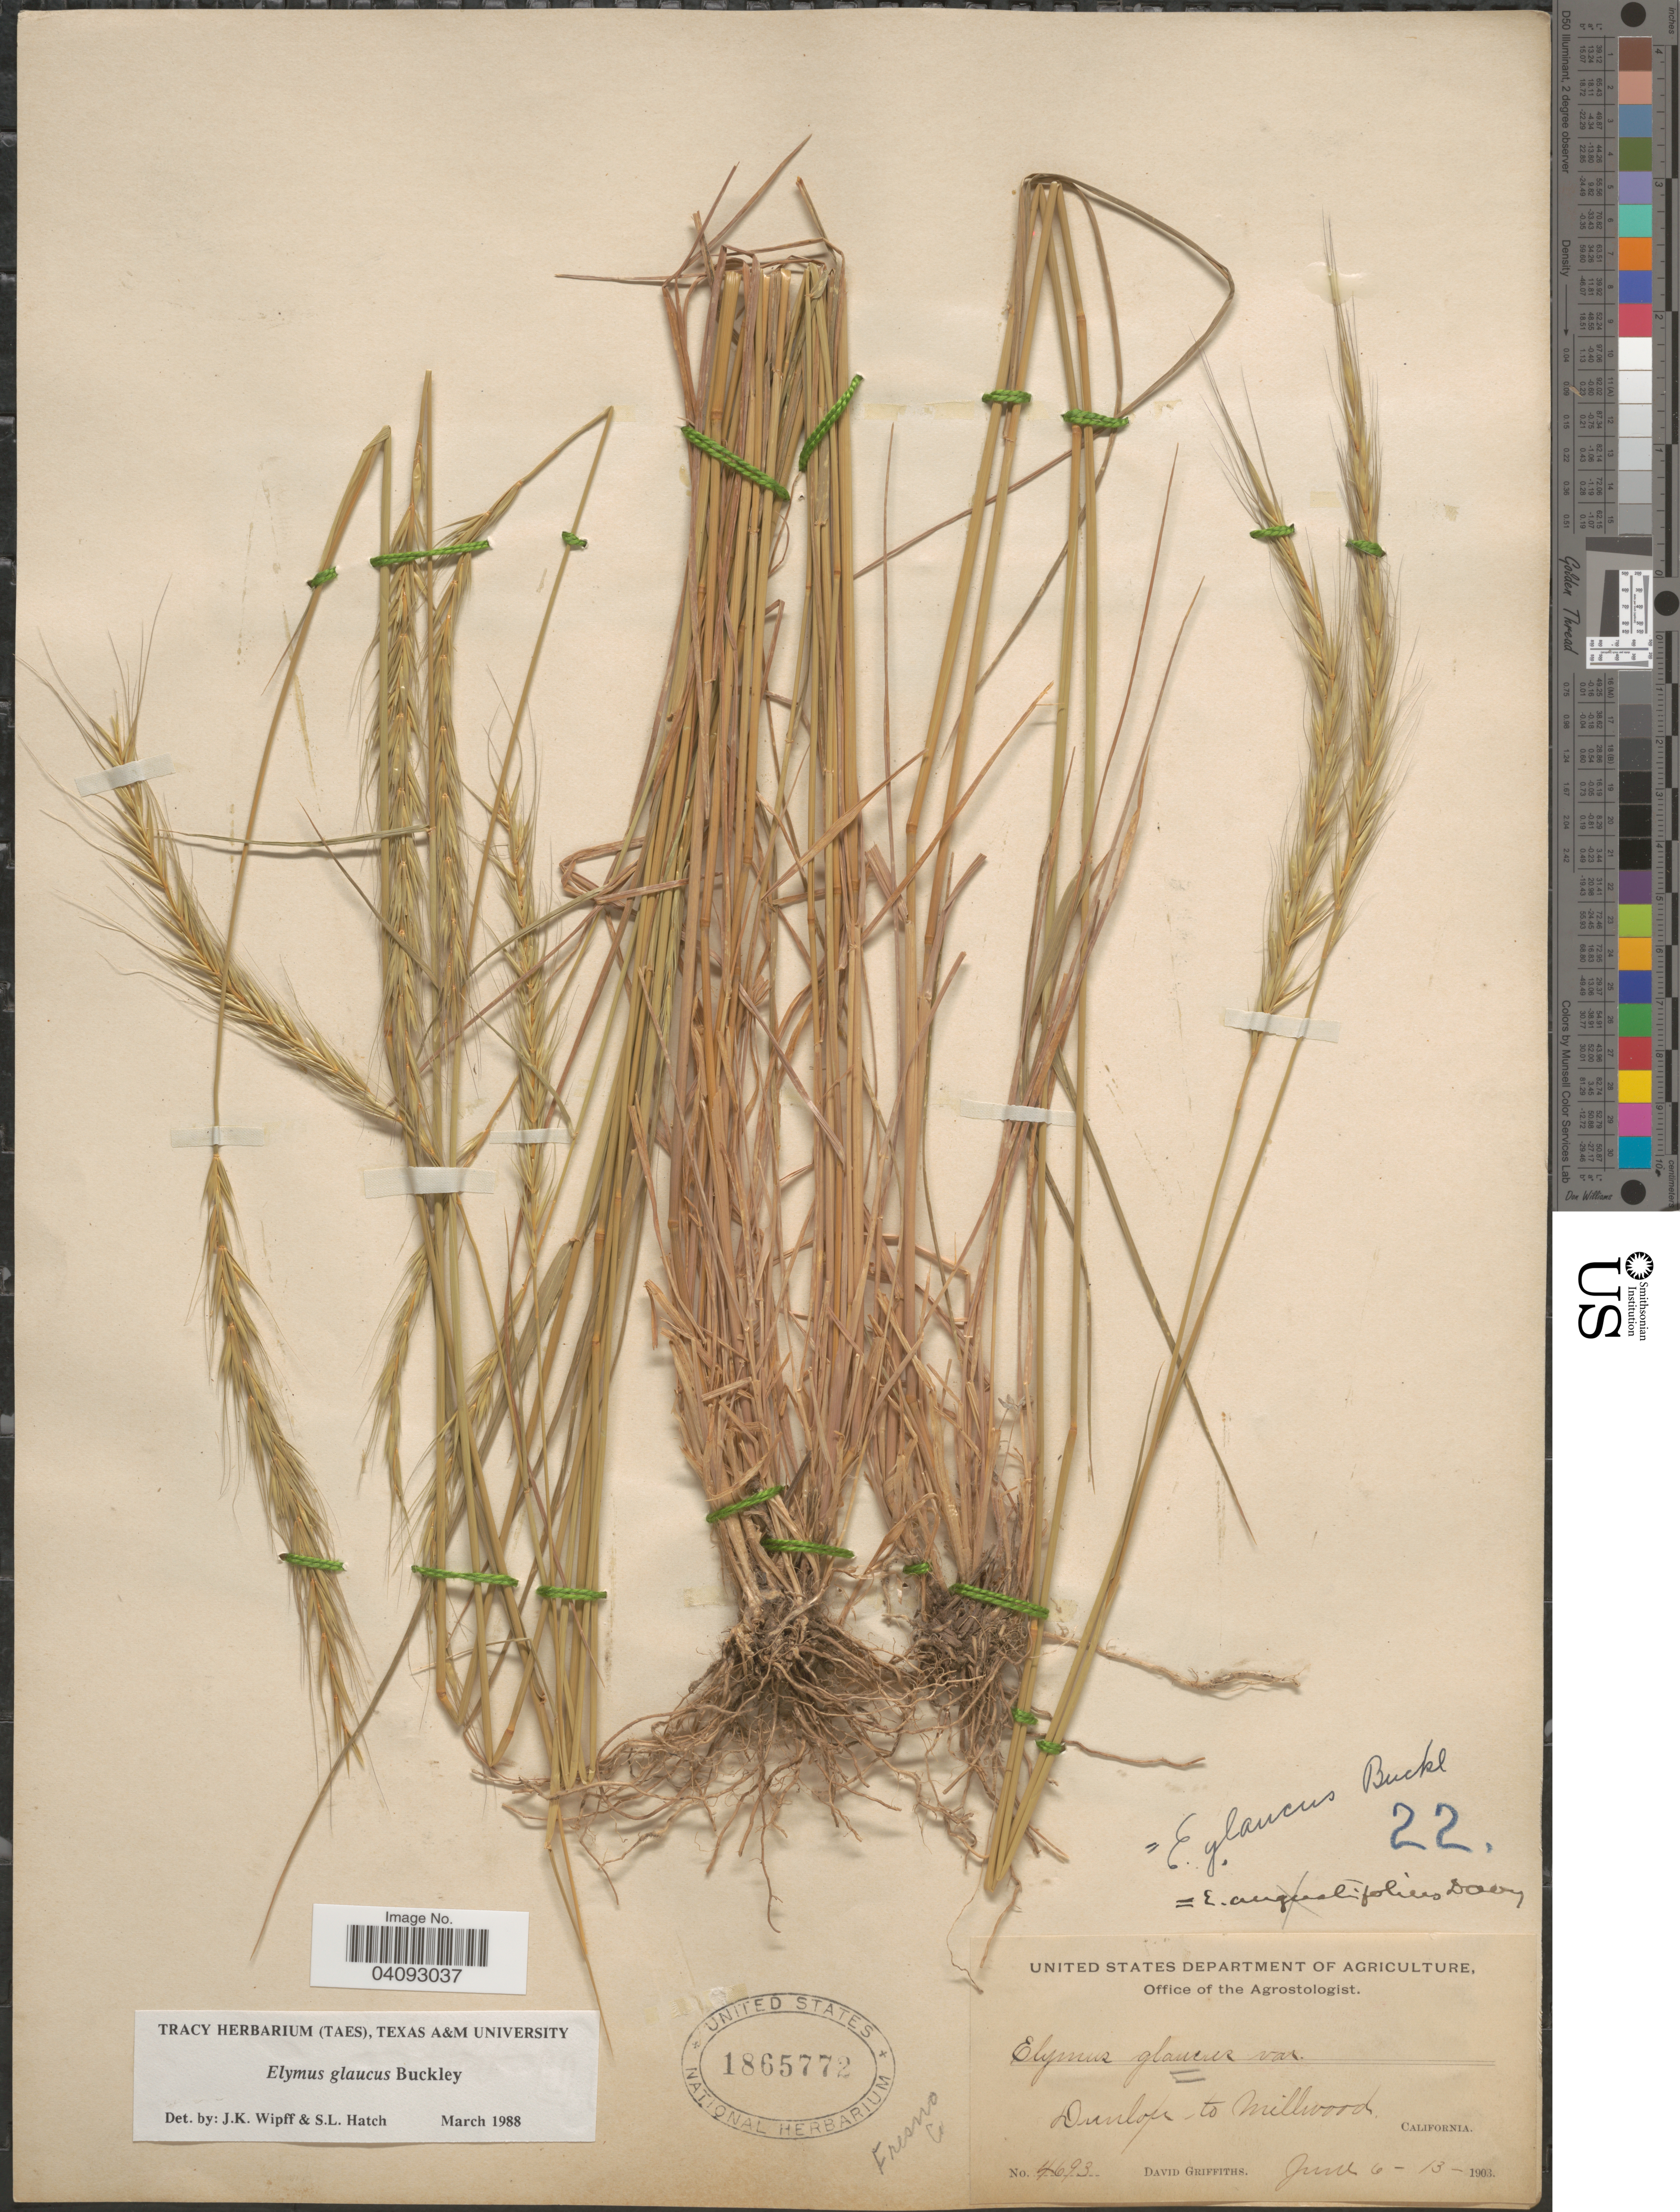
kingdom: Plantae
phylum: Tracheophyta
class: Liliopsida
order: Poales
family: Poaceae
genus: Elymus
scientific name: Elymus glaucus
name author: Buckley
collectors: D. Griffiths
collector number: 4693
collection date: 1903-06-06/1903-06-13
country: United States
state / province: California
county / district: Fresno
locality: Dunlop to Millwood. Fresno Co.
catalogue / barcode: US 1865772